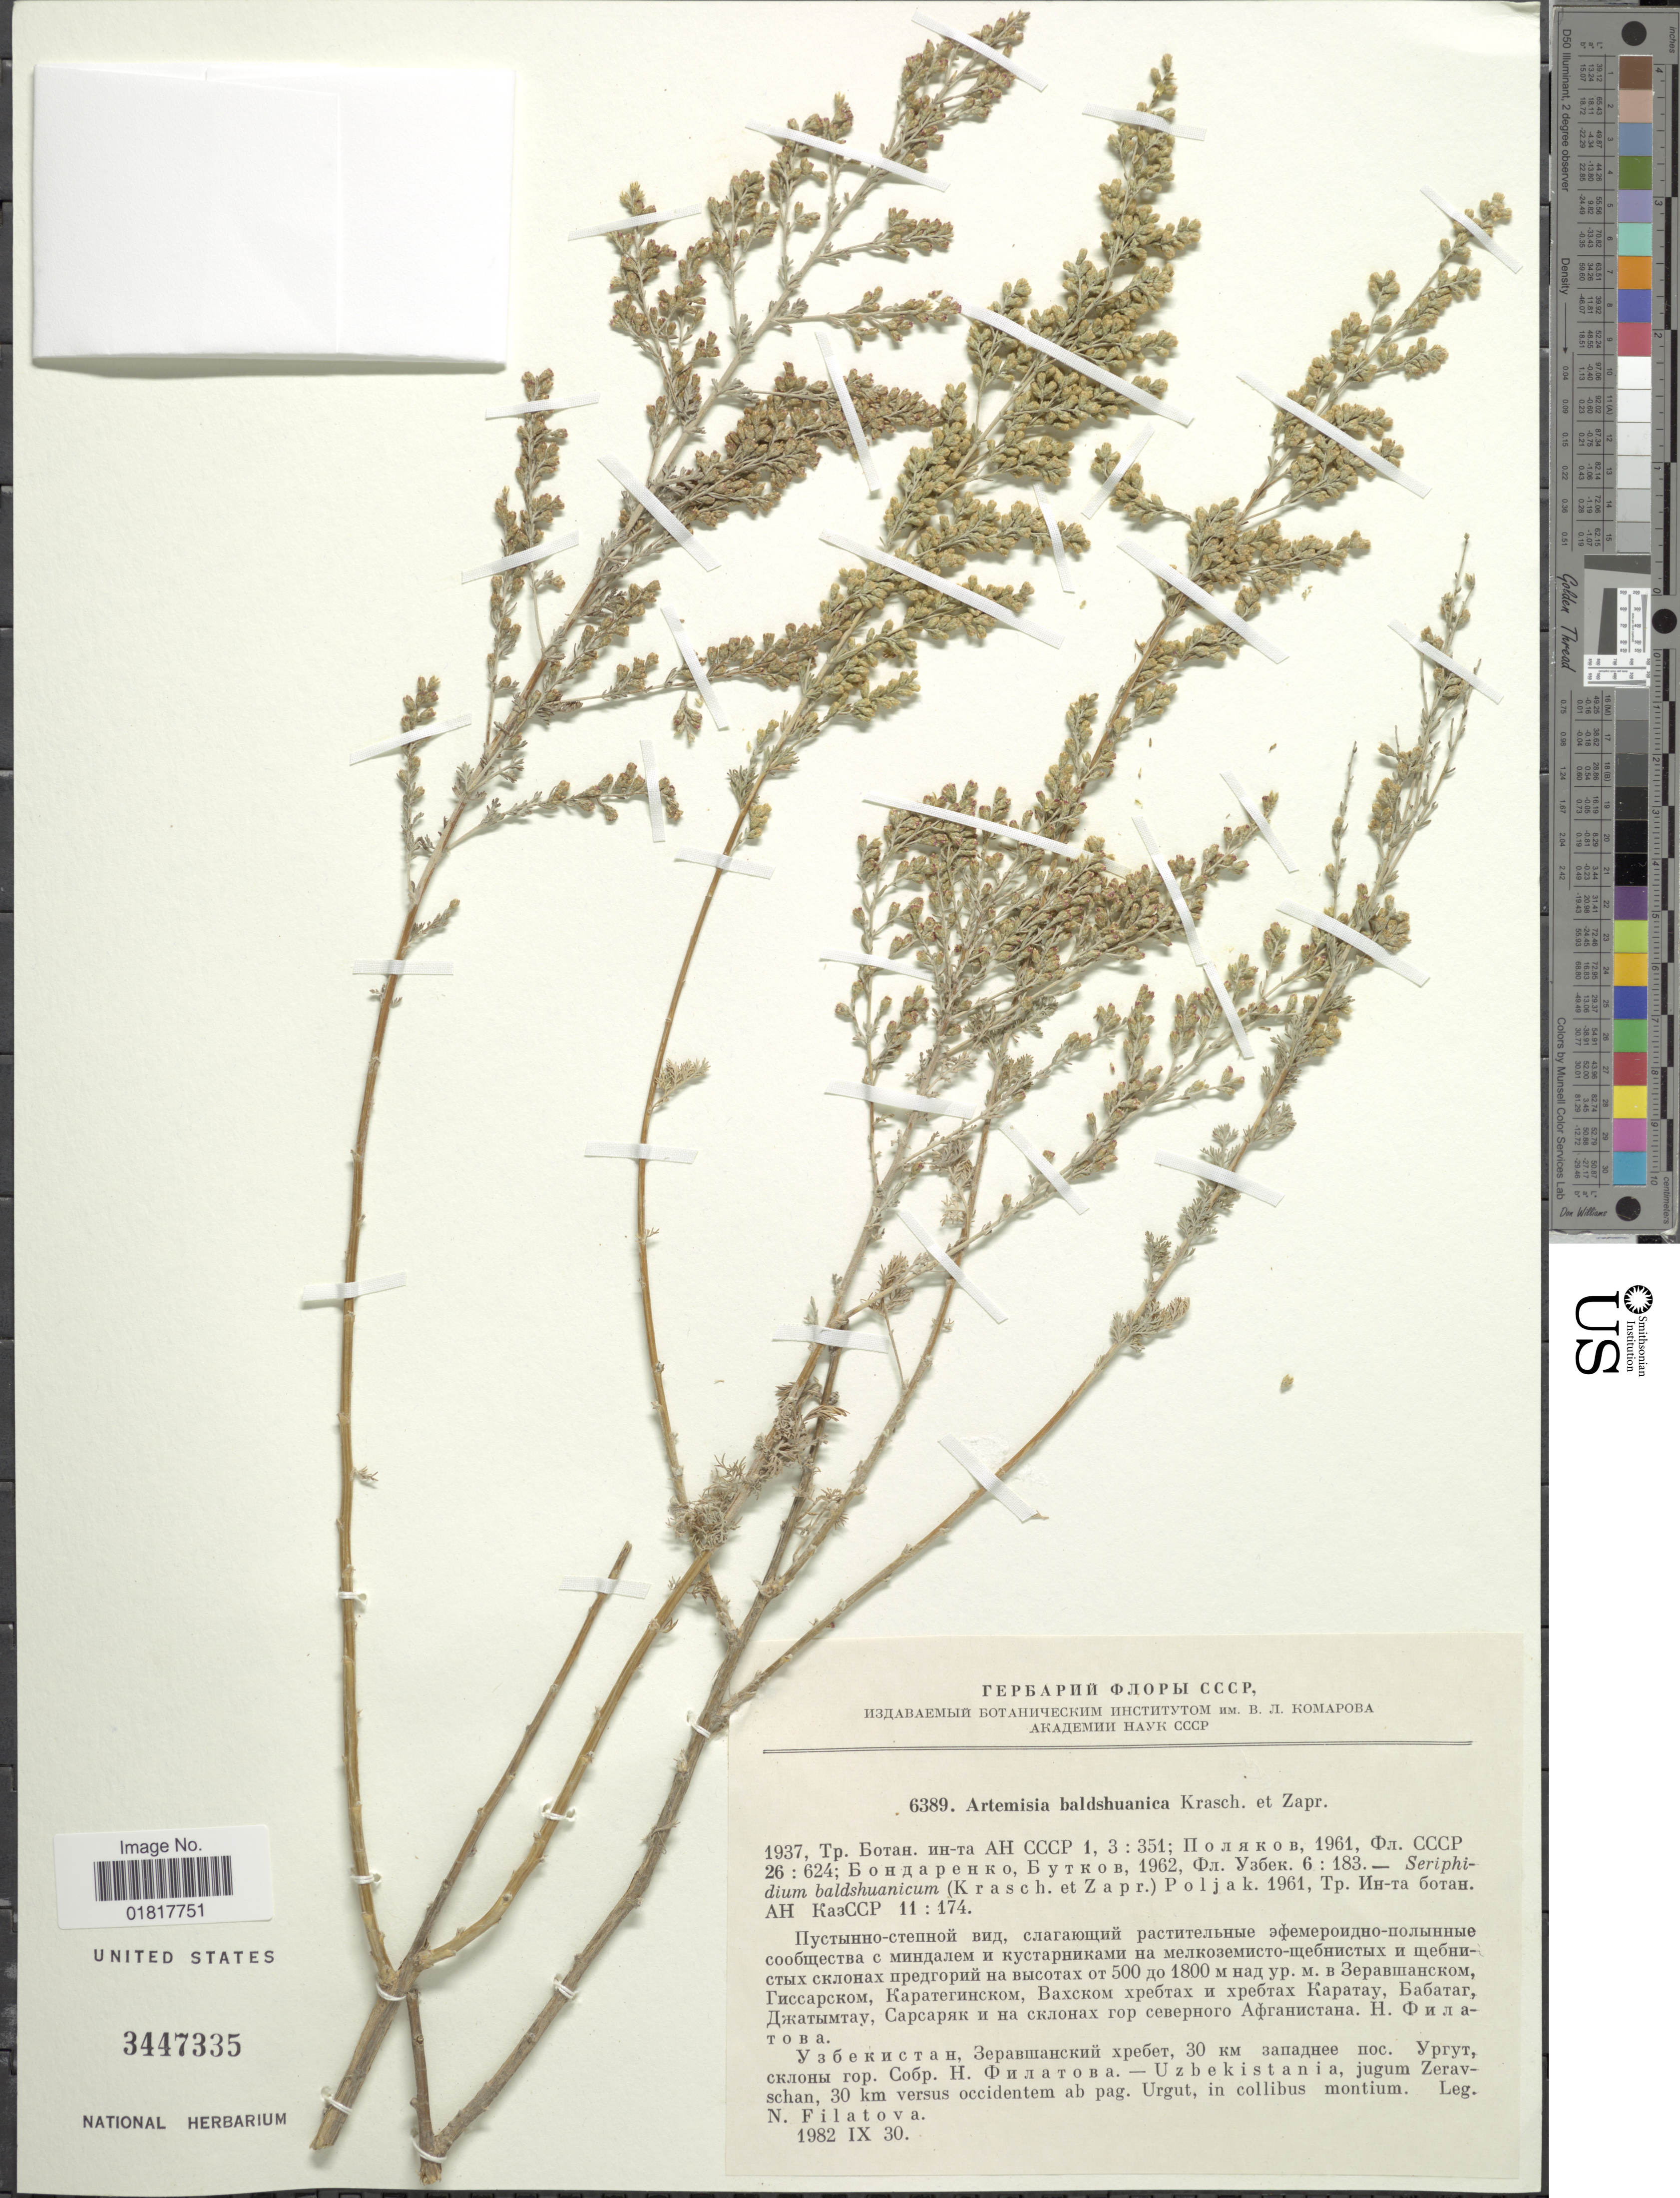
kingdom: Plantae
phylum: Tracheophyta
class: Magnoliopsida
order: Asterales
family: Asteraceae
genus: Artemisia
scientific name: Artemisia baldshuanica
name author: Krasch. & Zaprjag.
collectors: N. Filatova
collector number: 6389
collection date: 1982-09-30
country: Uzbekistan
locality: Uzbekistania, jugum Zeravschan, 30 km versus occidentum ab pag. Urgut, in collibus montium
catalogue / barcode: US 3447335